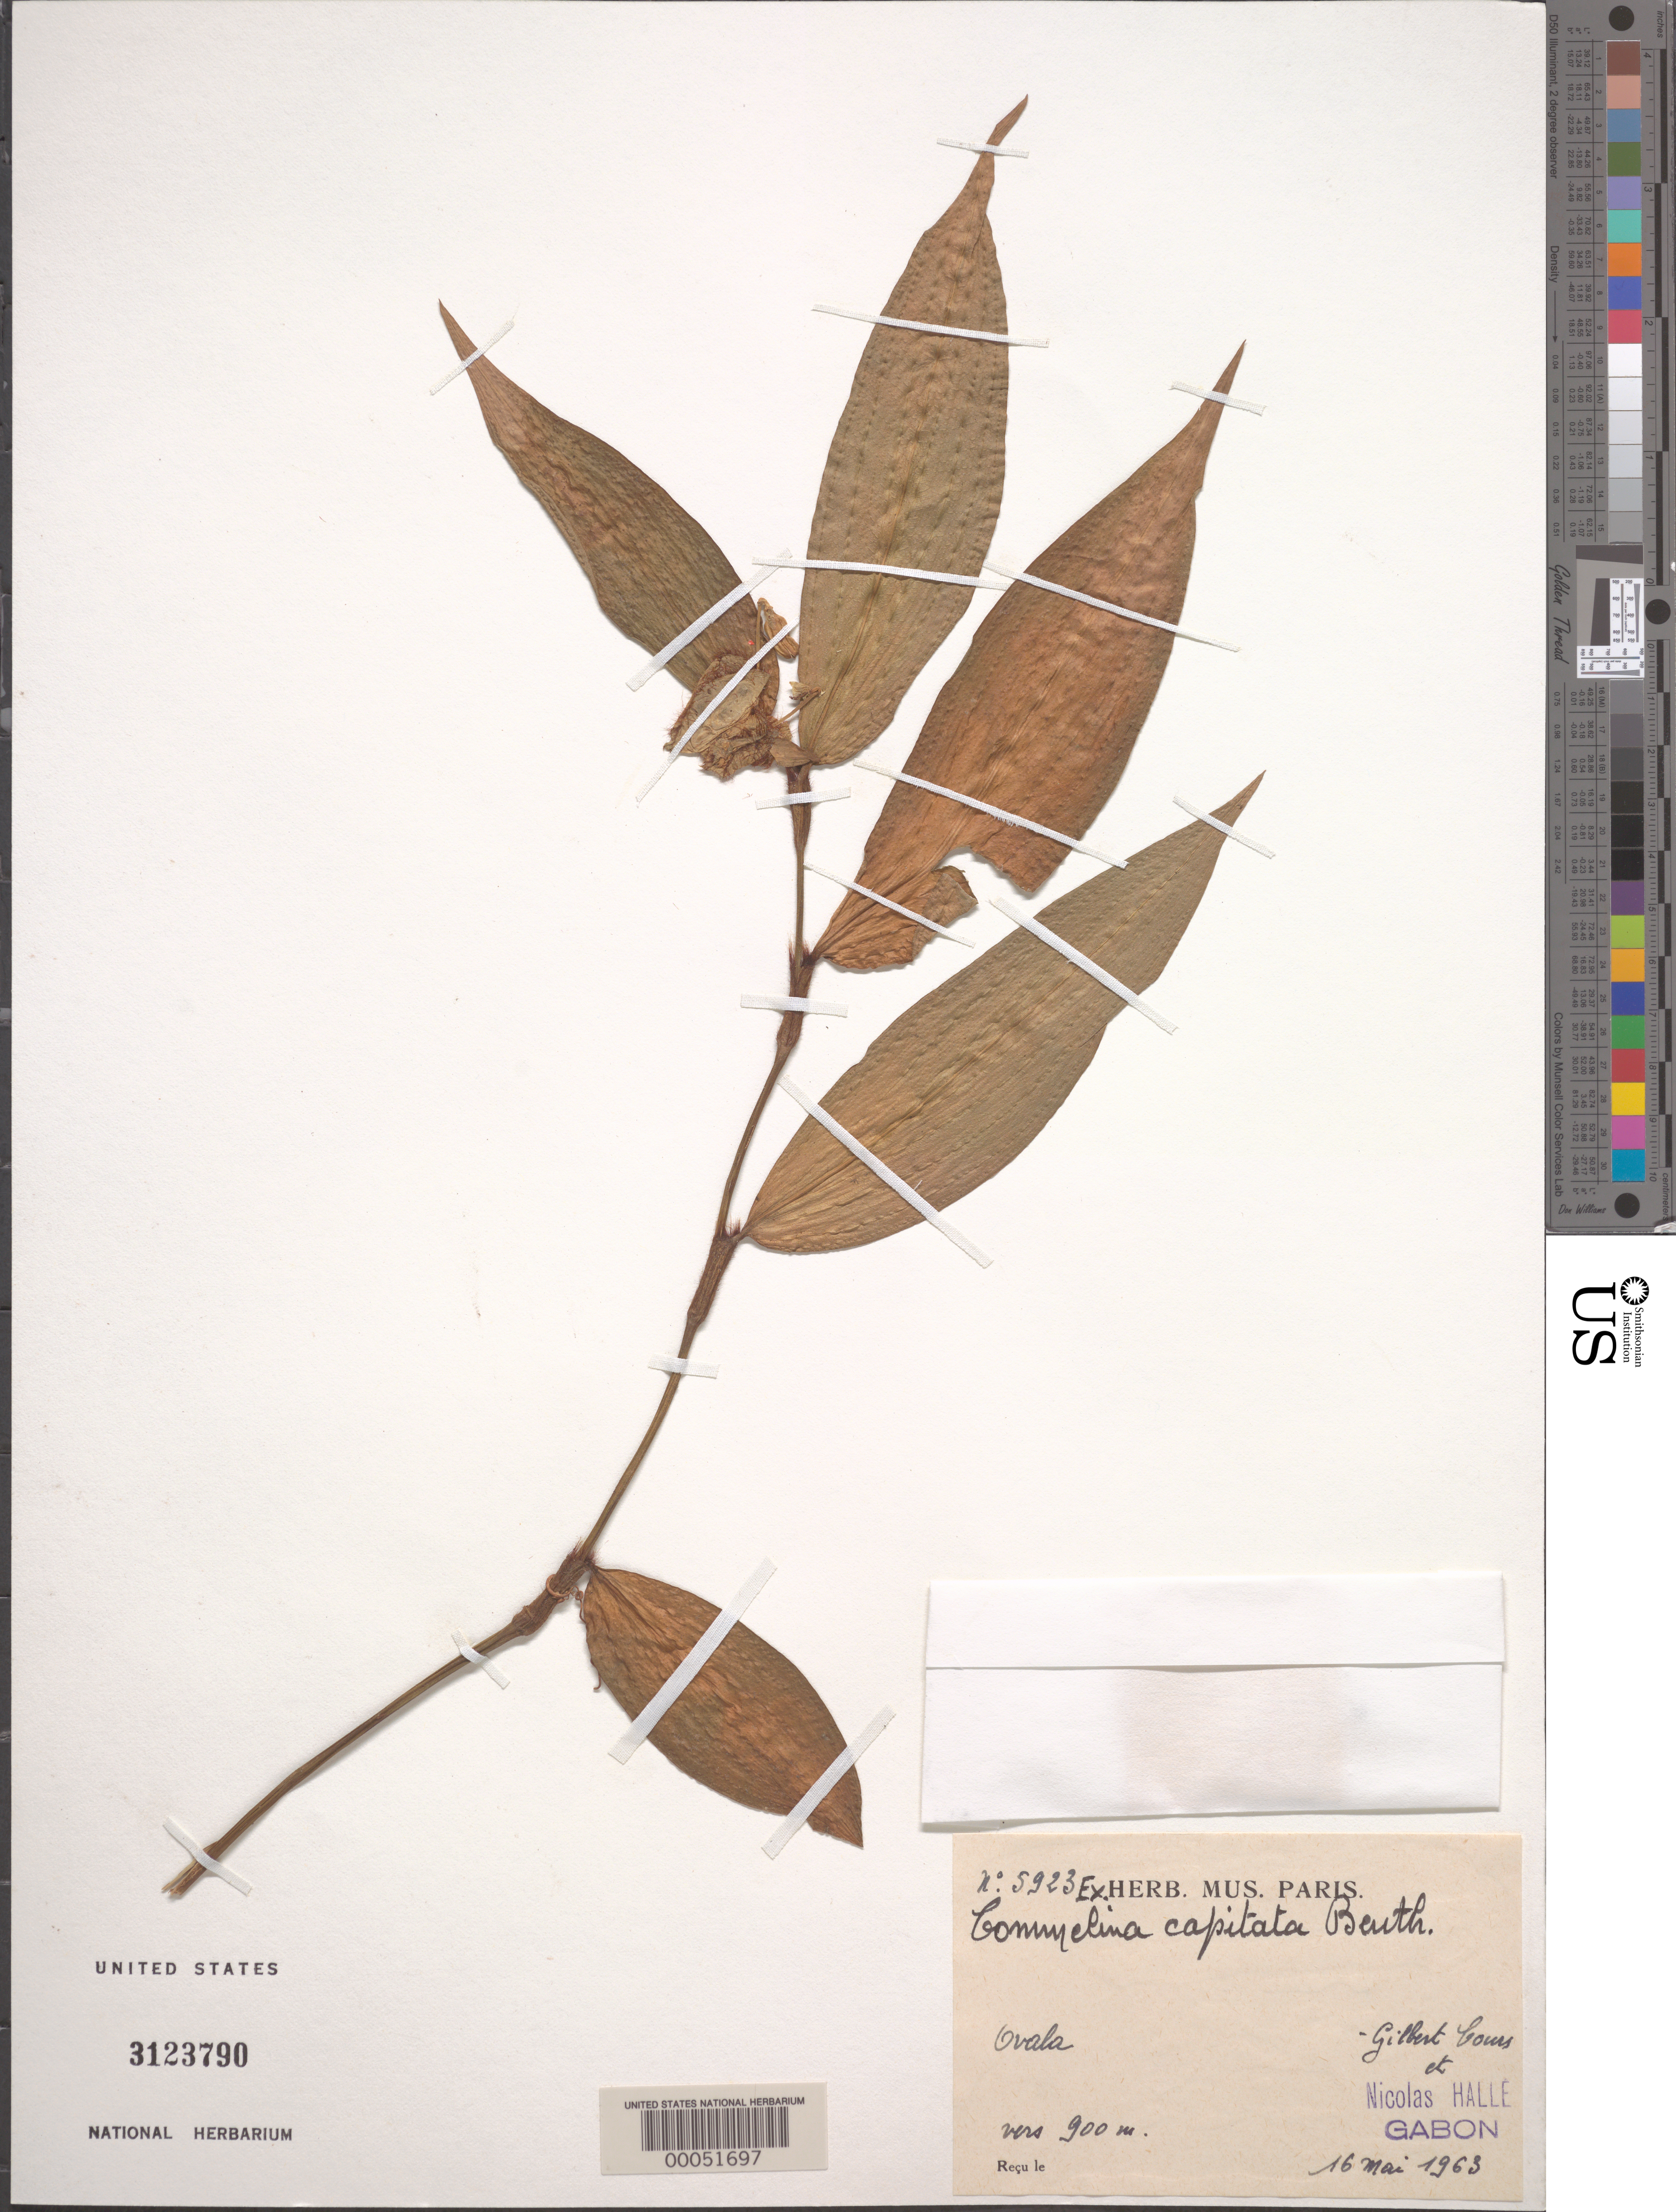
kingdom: Plantae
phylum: Tracheophyta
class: Liliopsida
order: Commelinales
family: Commelinaceae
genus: Commelina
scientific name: Commelina capitata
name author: Benth.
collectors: N. Hallé & G. Tours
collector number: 5923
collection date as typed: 16 May 1963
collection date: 1963-05-16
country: Gabon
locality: Ovala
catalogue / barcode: US 3123790